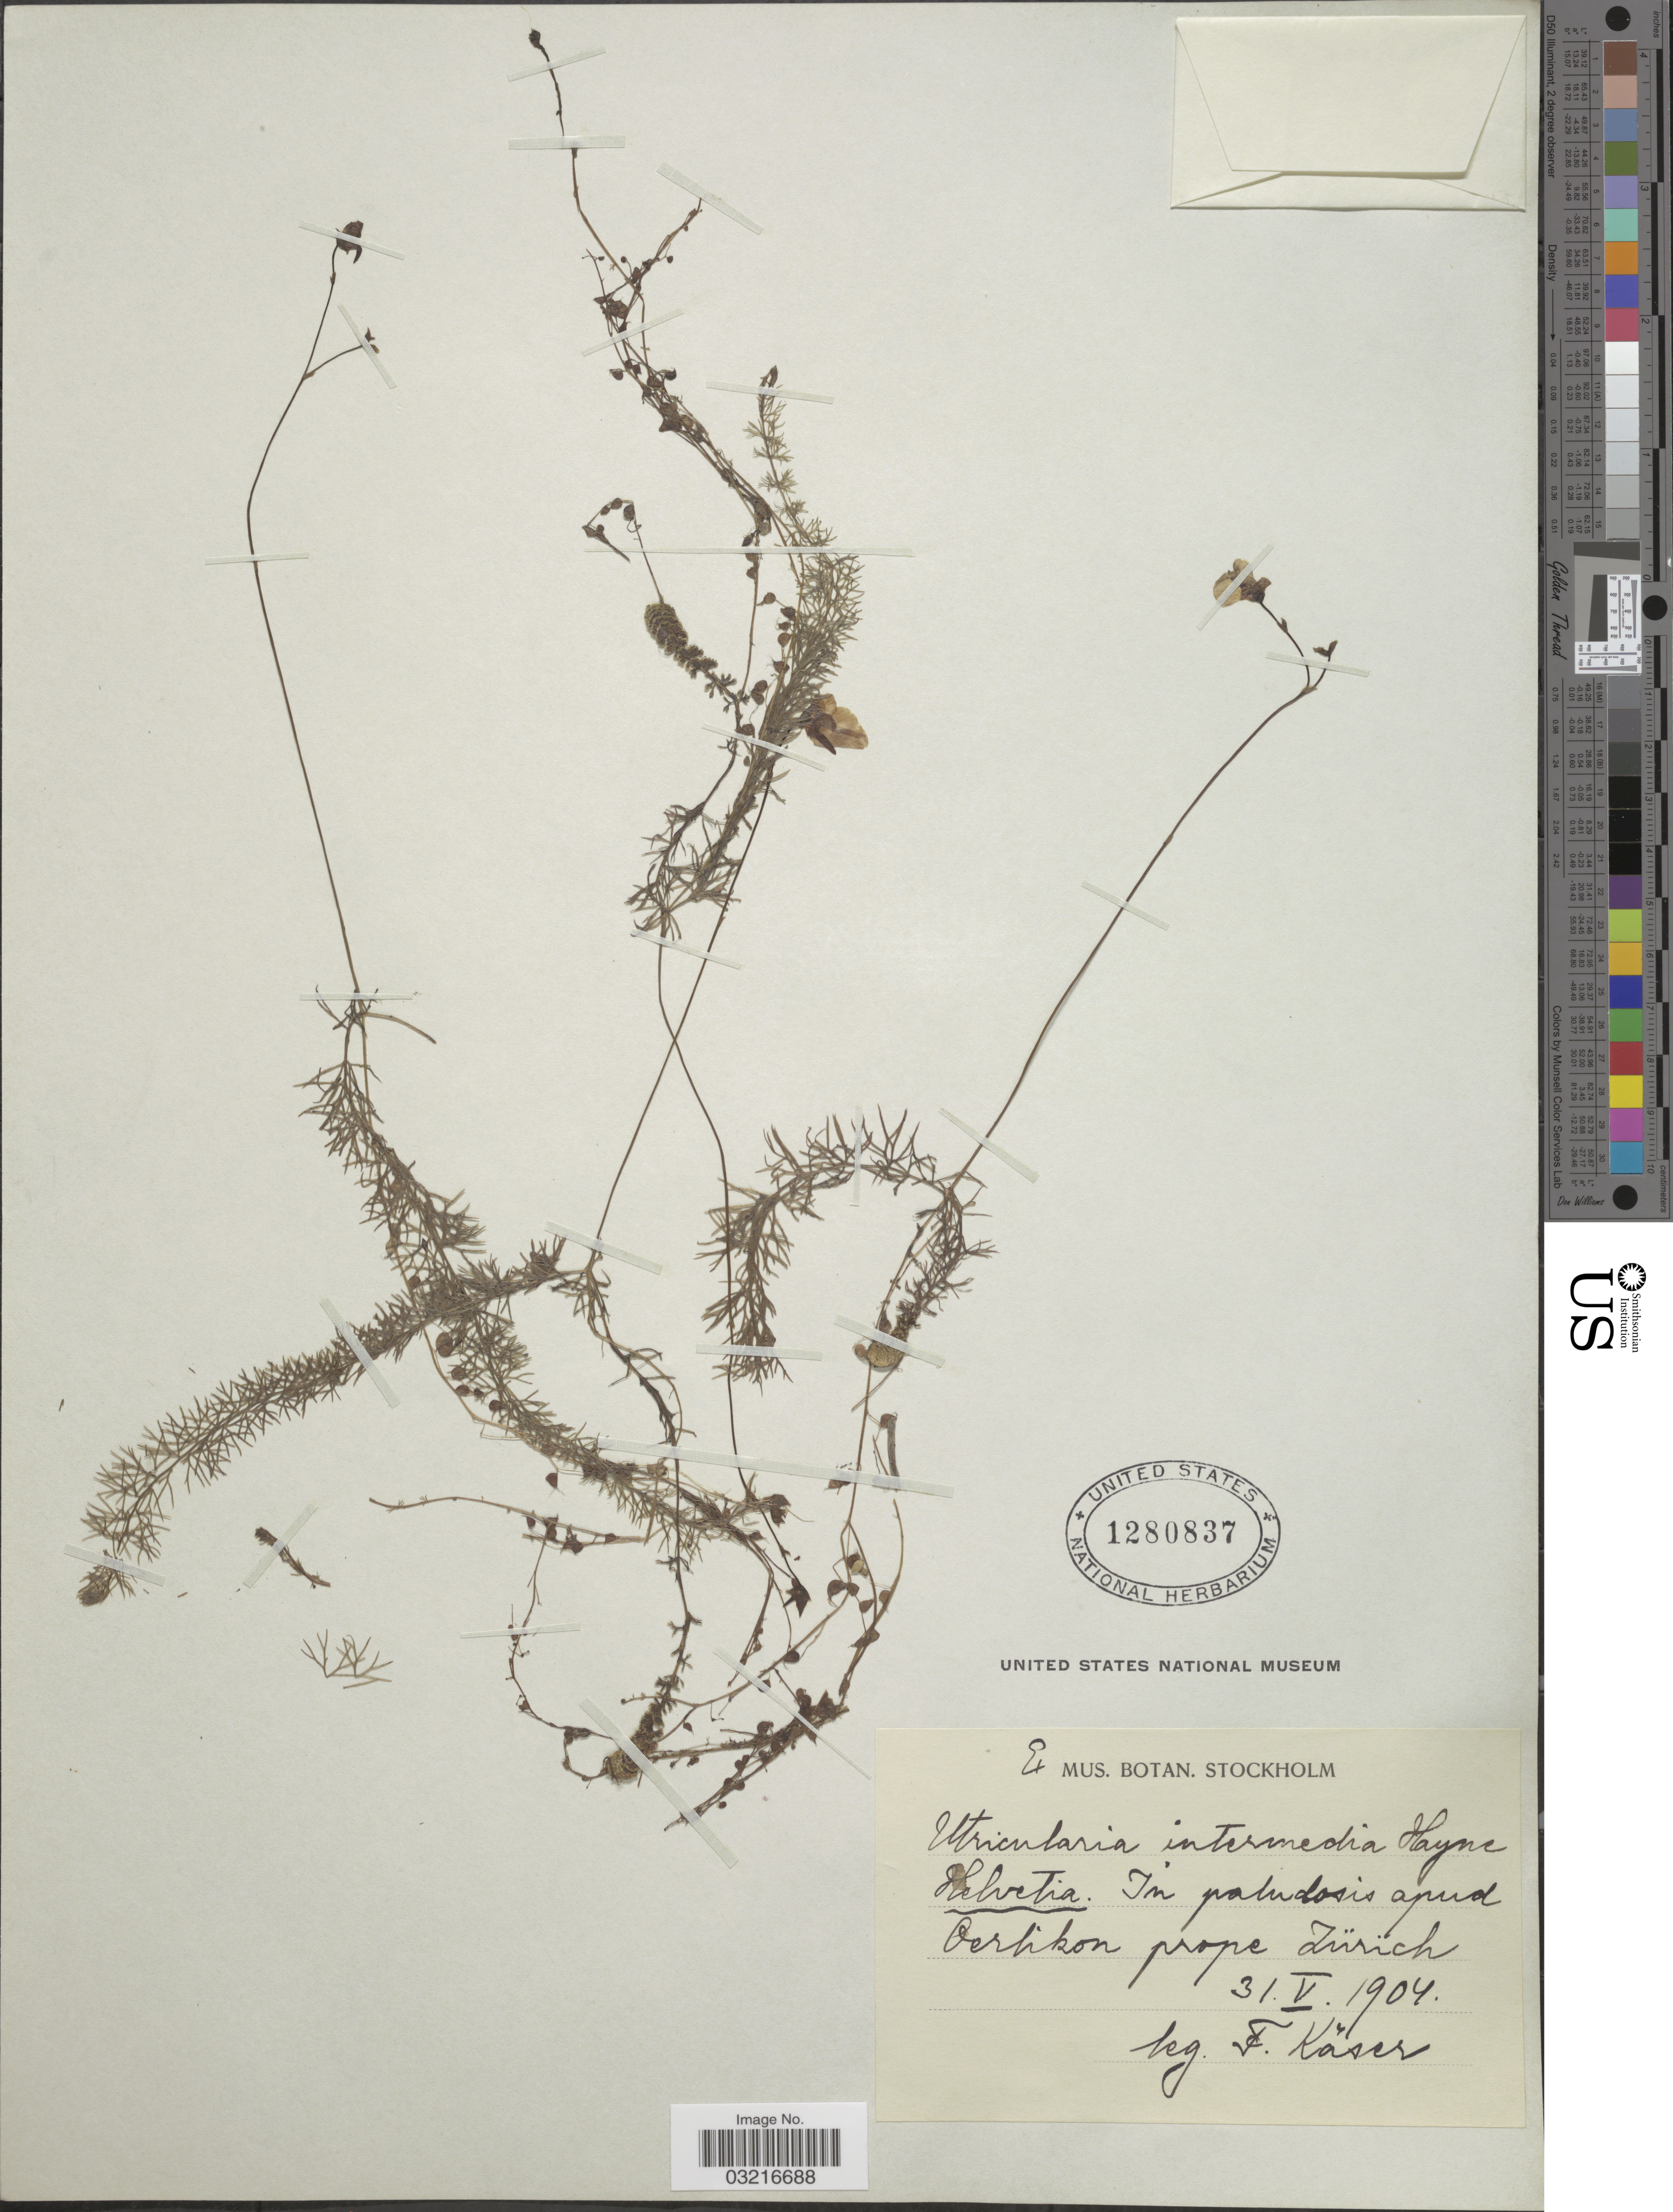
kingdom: Plantae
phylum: Tracheophyta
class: Magnoliopsida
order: Lamiales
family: Lentibulariaceae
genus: Utricularia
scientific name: Utricularia intermedia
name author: Hayne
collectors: F. Kaser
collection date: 1904-05-31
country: Switzerland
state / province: Zurich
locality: Helvetia. In paludosis apud Oerlikon prope Zürich.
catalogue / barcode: US 1280837